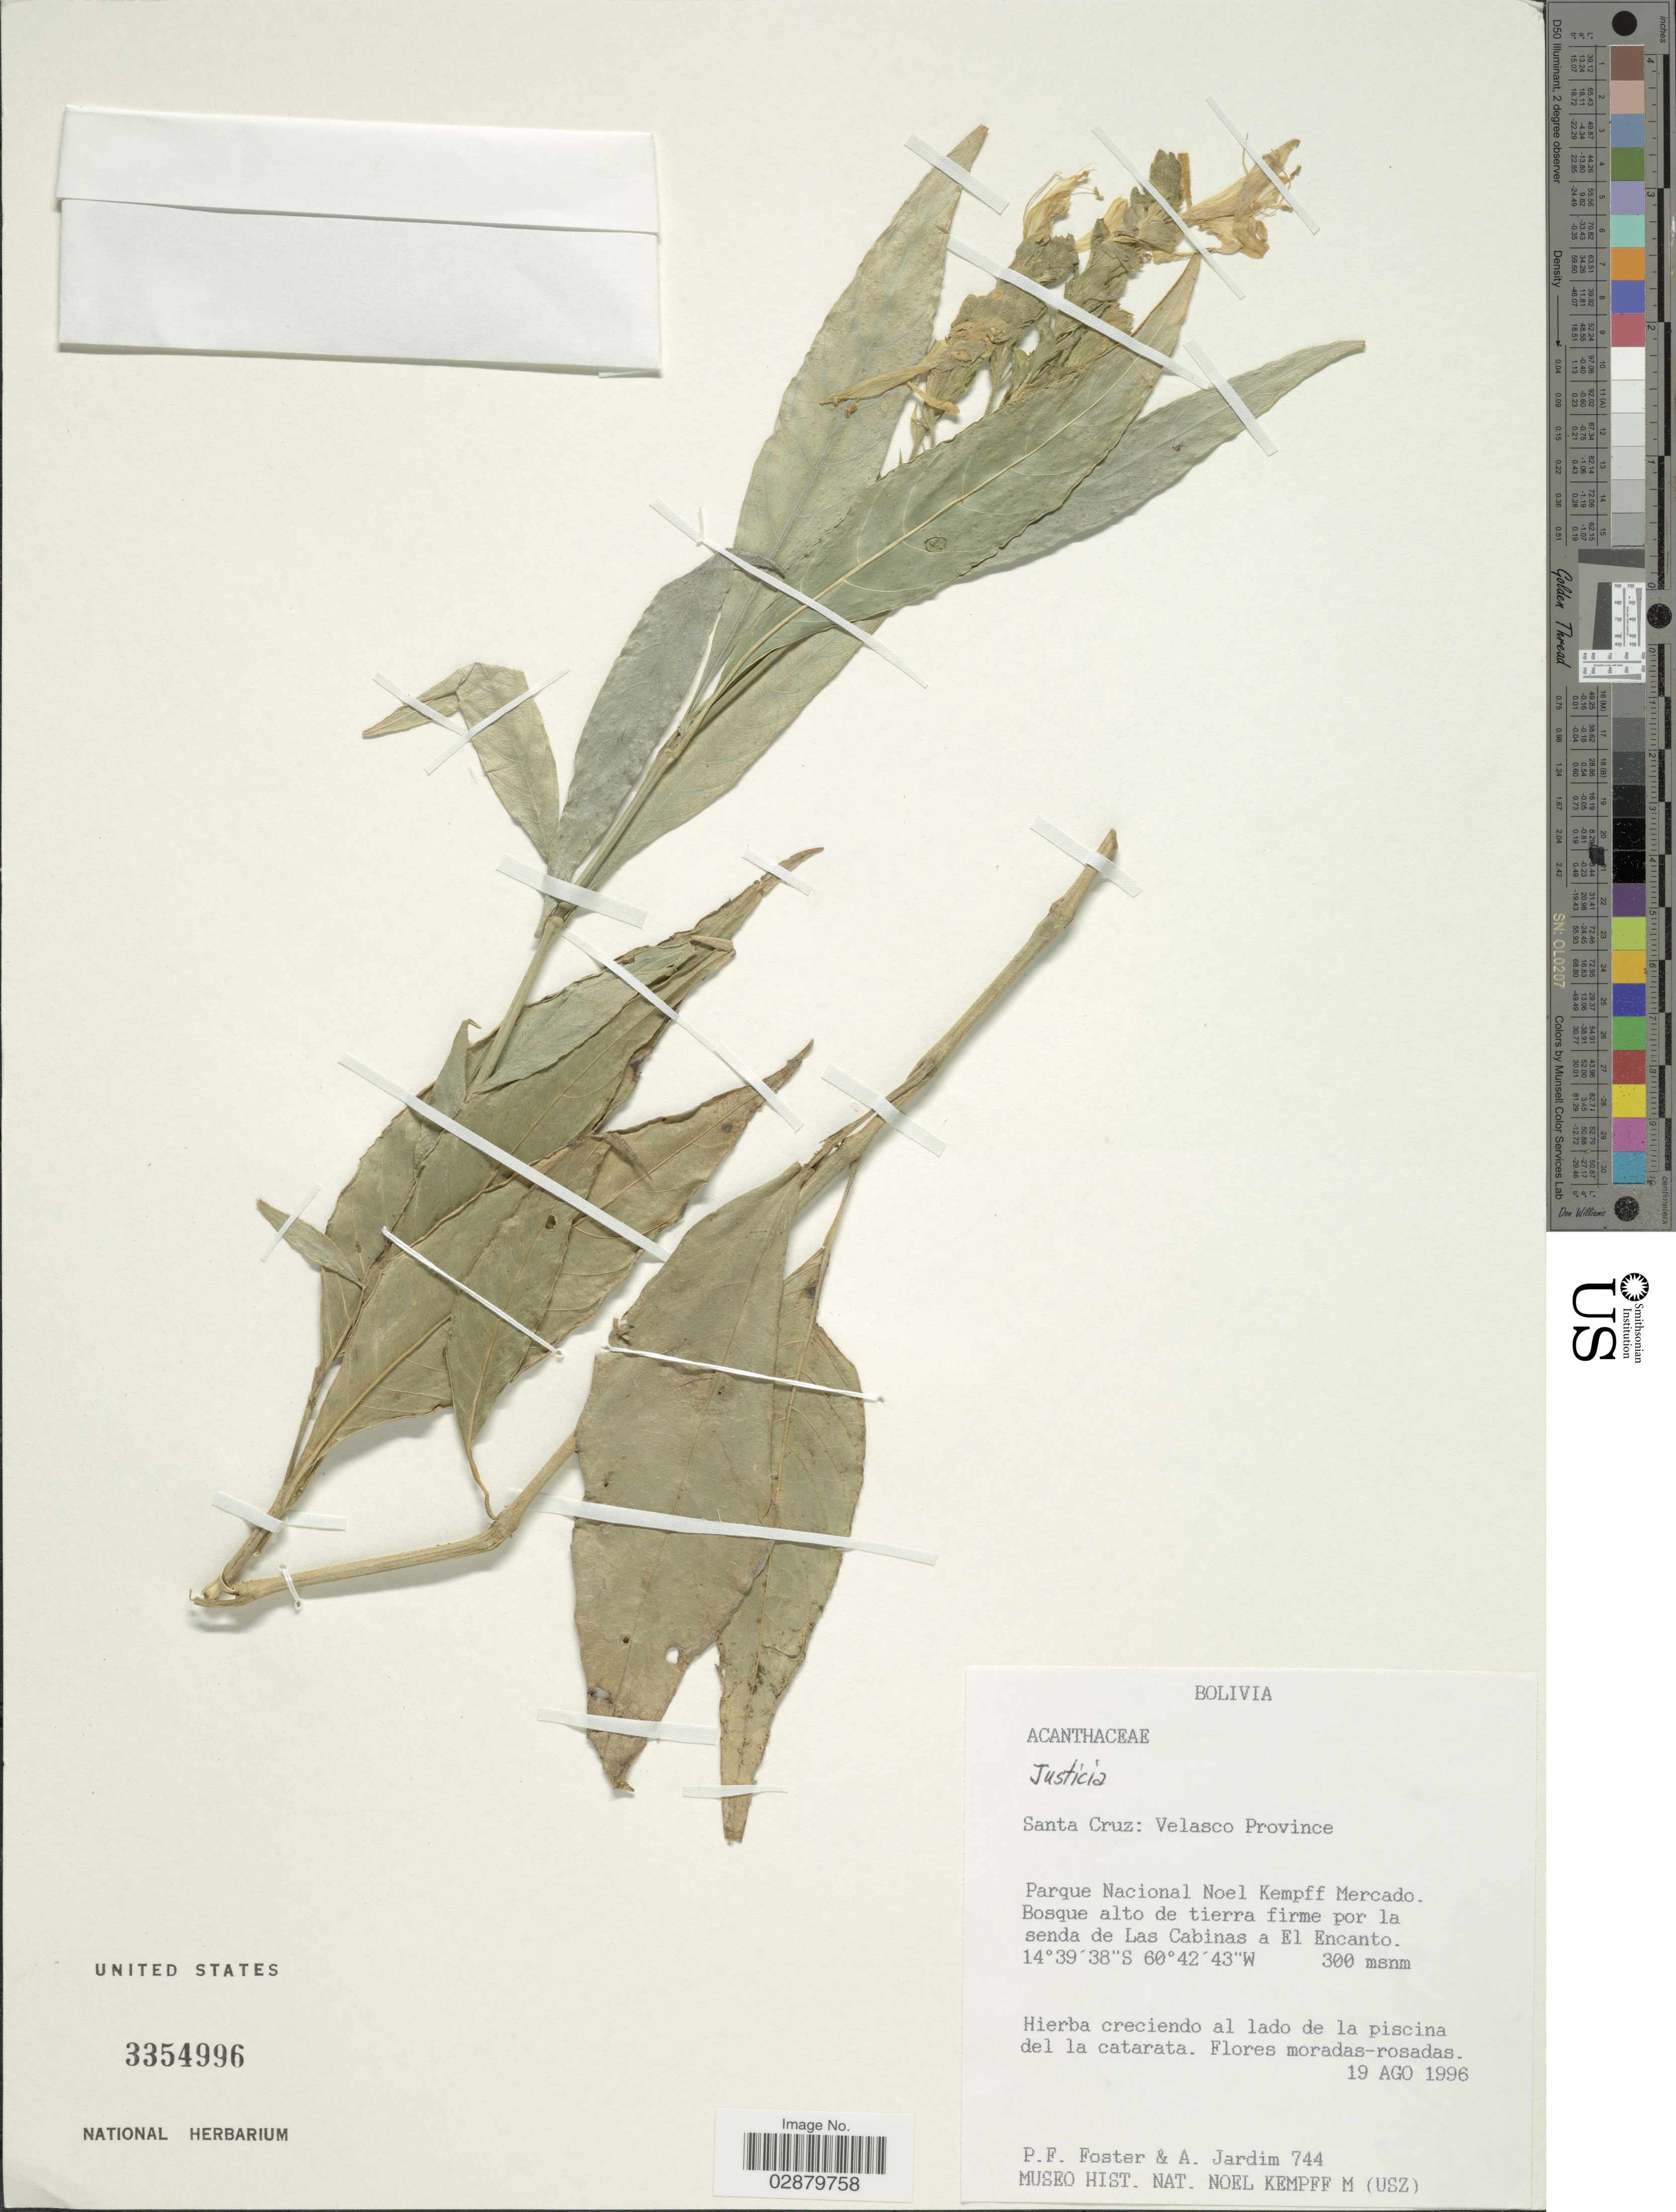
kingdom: Plantae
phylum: Tracheophyta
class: Magnoliopsida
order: Lamiales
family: Acanthaceae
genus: Justicia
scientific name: Justicia mesetarum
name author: Wassh. & J.R.I. Wood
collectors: P. Foster & A. Jardim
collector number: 744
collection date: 1996-08-19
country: Bolivia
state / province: Santa Cruz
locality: Velasco Province. Parque Nacional Noel Kempff Mercado. Bosque alto de tierra firme por la senda de Las Cabinas a El Encanto.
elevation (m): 300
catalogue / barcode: US 3354996